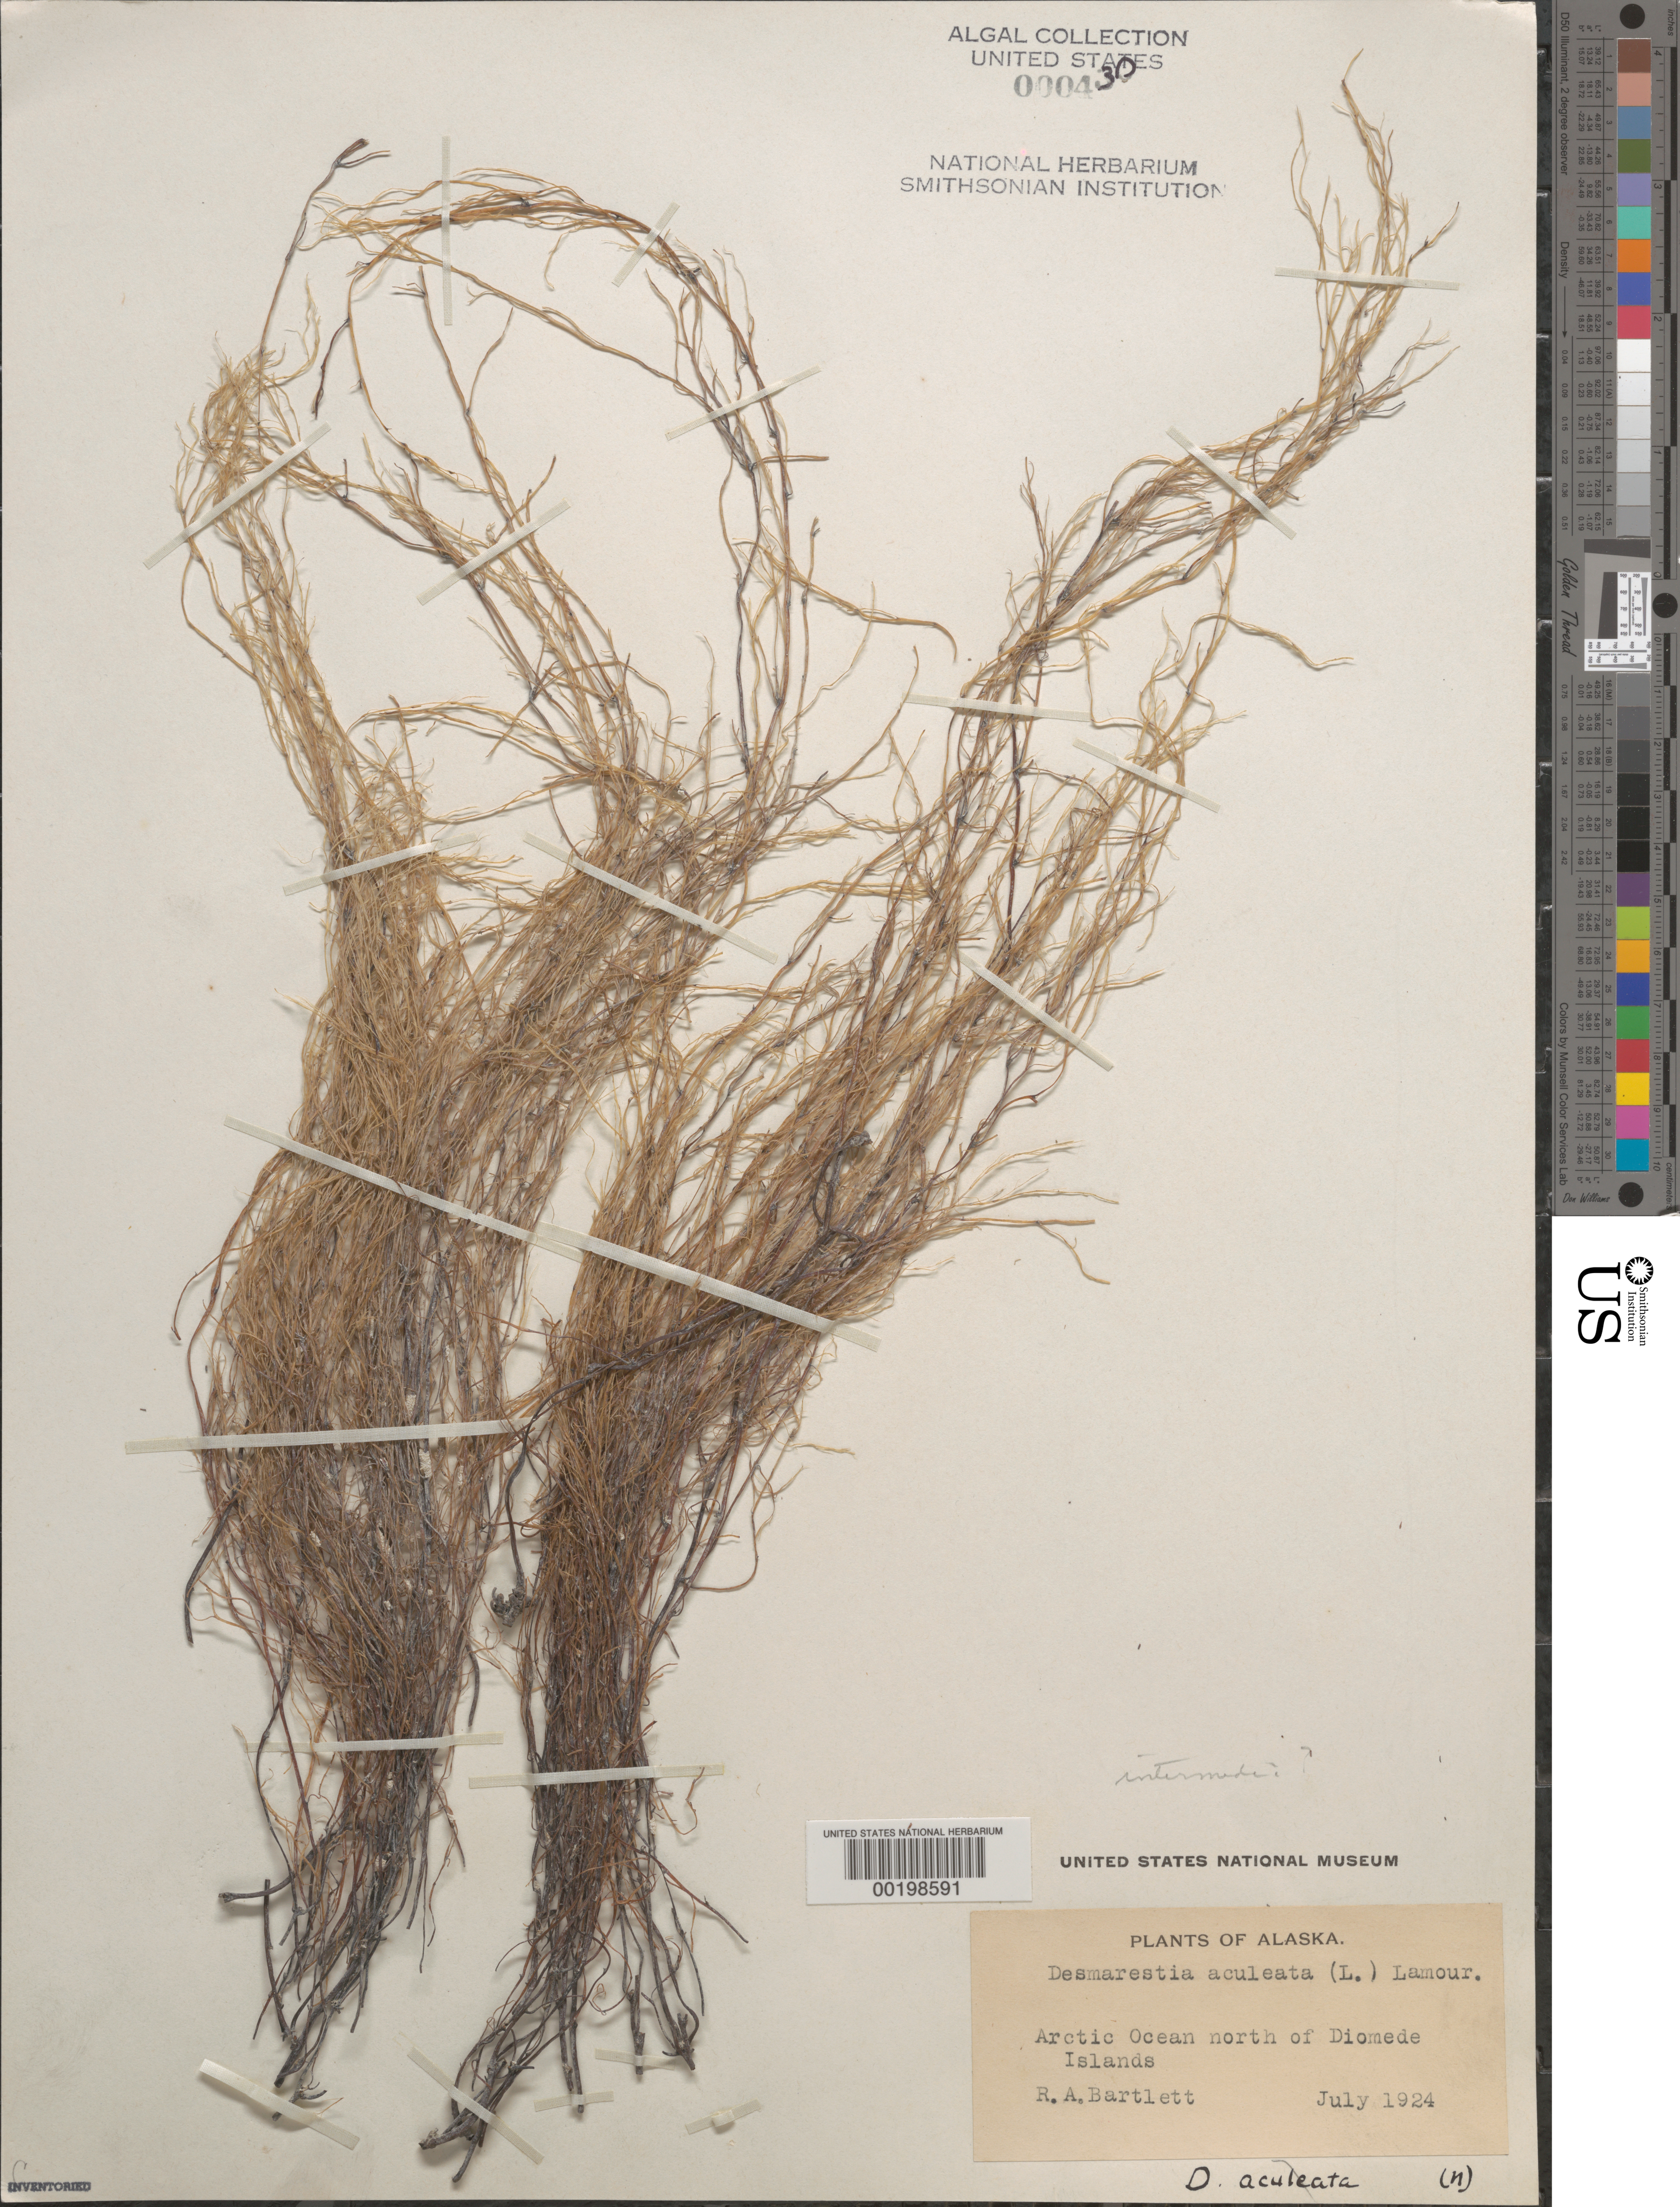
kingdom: Chromista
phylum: Ochrophyta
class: Phaeophyceae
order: Desmarestiales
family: Desmarestiaceae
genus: Desmarestia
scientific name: Desmarestia intermedia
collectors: R. A. Bartlett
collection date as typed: Jul 1924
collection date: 1924-07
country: United States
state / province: Alaska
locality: Arctic Ocean north of Diomede Islands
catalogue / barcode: US 430